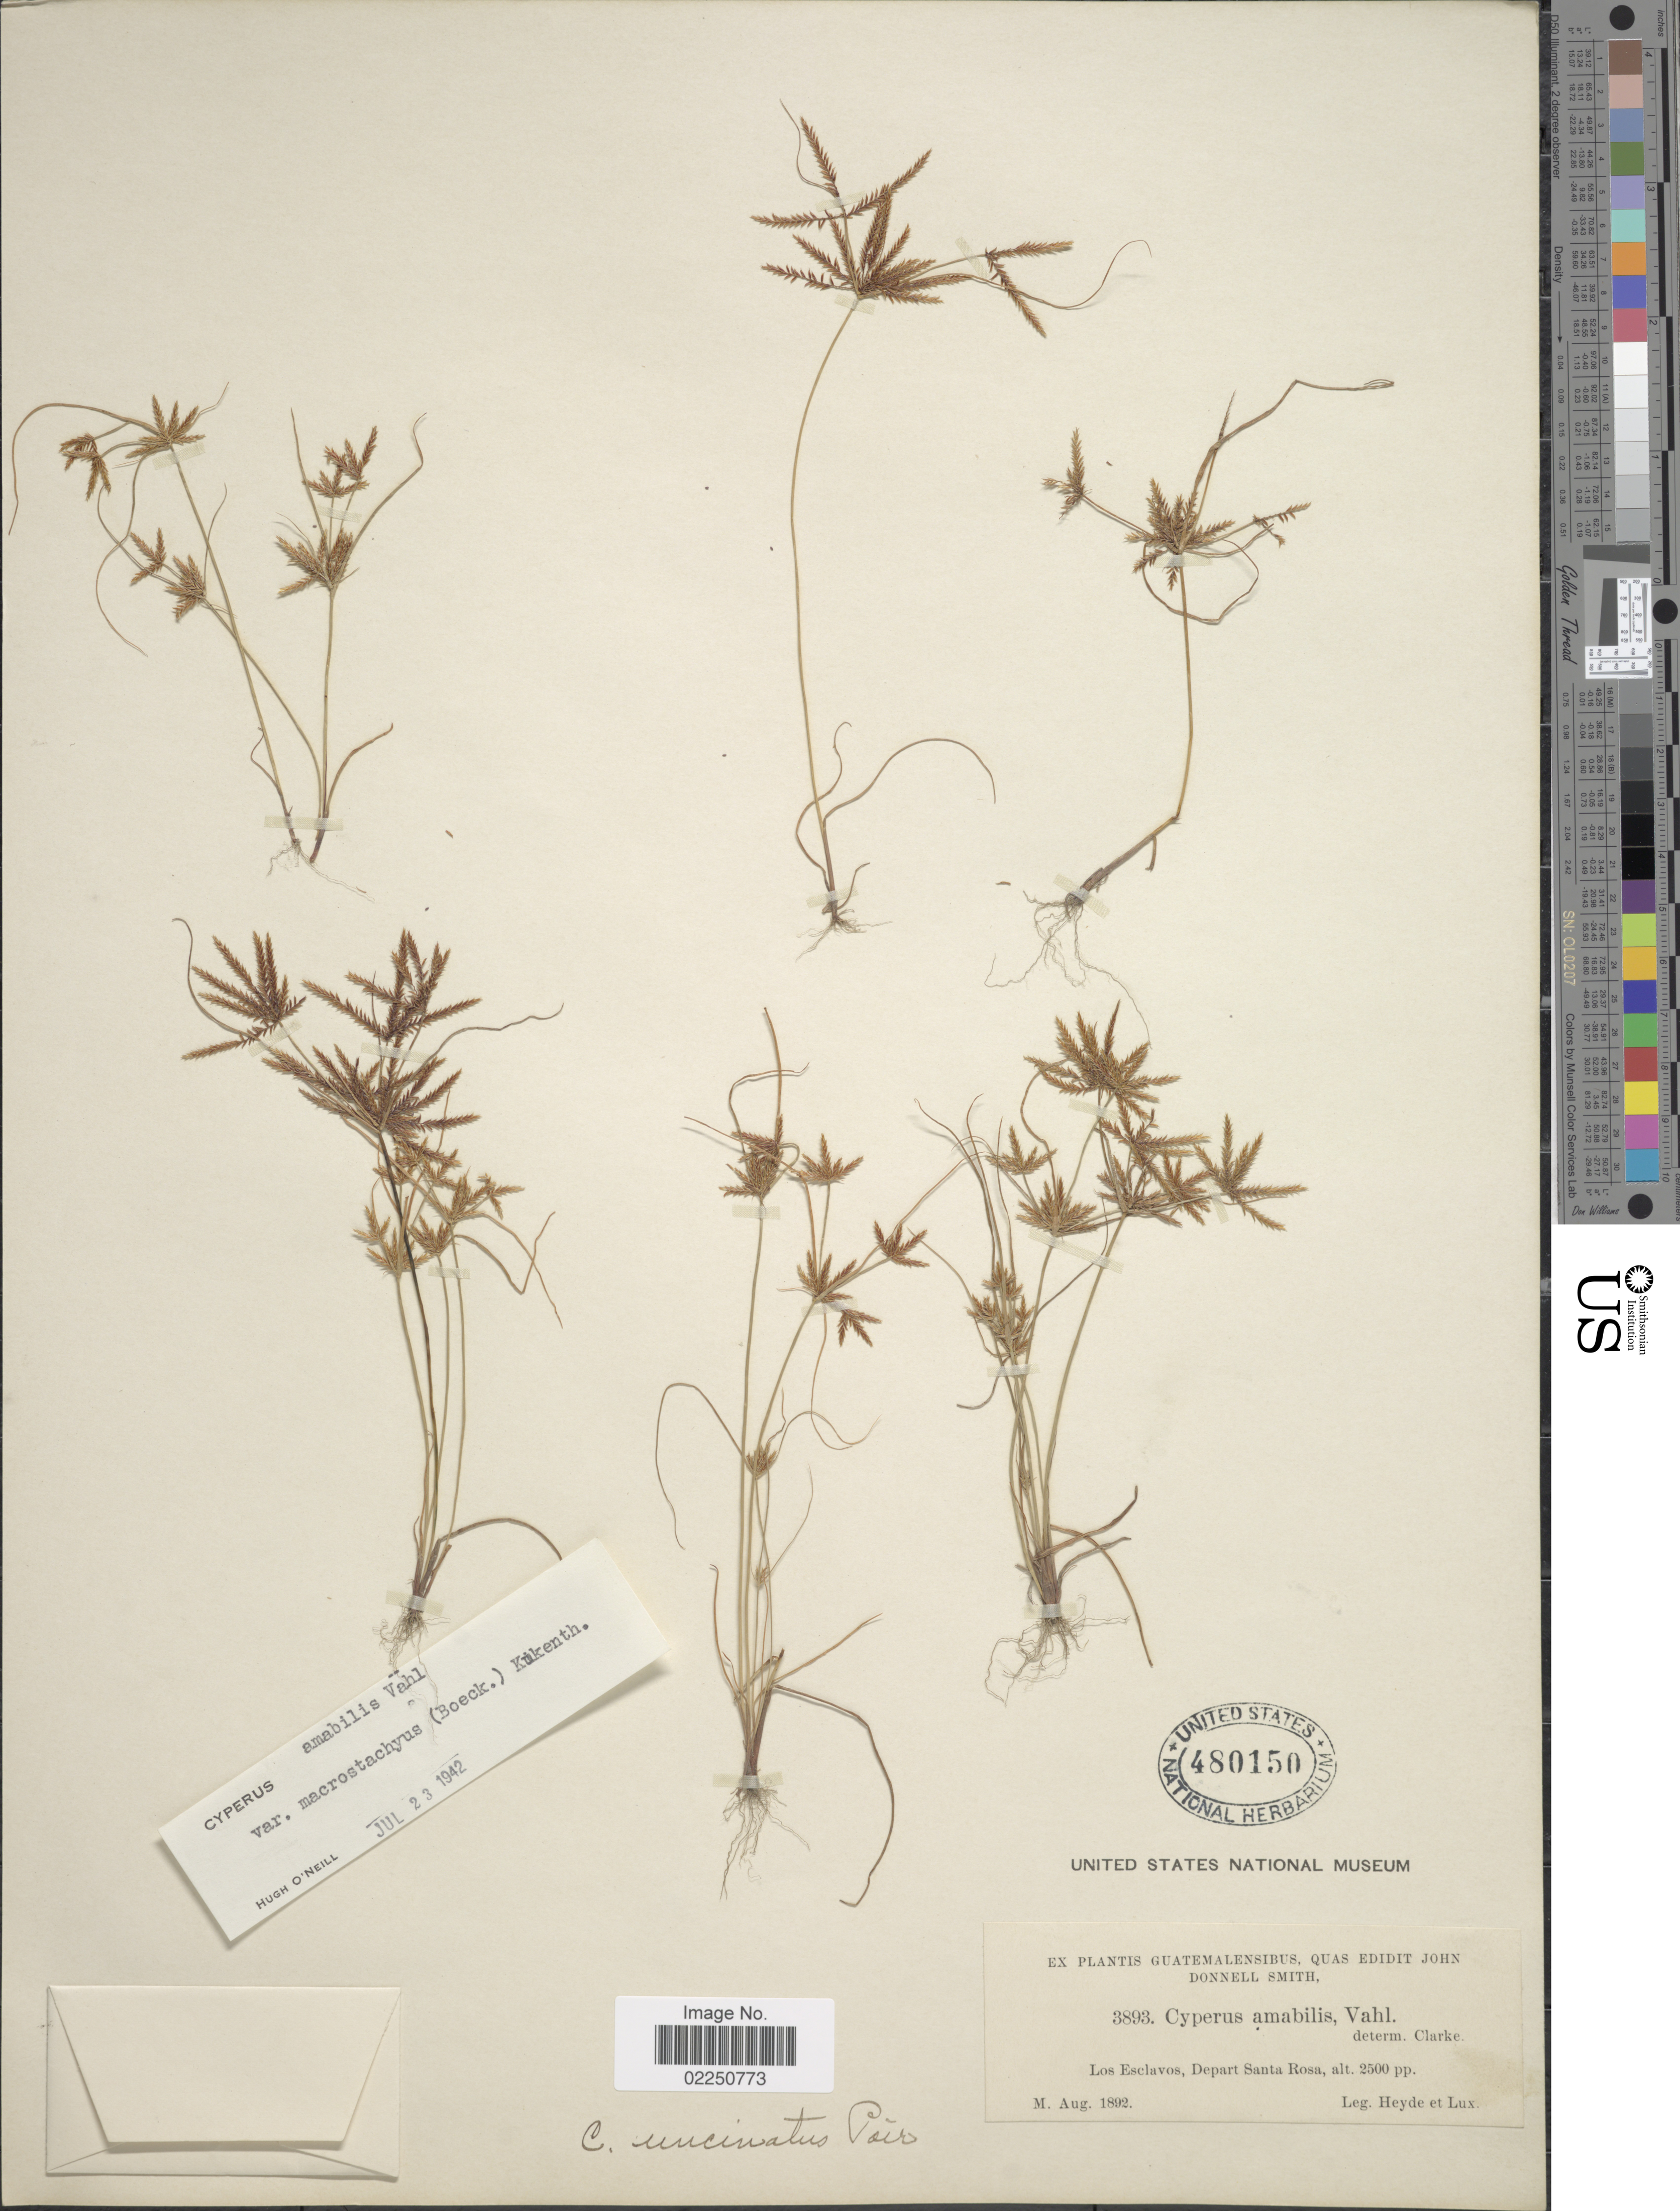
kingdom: Plantae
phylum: Tracheophyta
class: Liliopsida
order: Poales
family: Cyperaceae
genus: Cyperus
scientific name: Cyperus amabilis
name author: Vahl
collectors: Heyde & Lux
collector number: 3893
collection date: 1892-08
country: Guatemala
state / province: Santa Rosa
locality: Guatemalensibus. Los Esclavos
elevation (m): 762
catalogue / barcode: US 480150